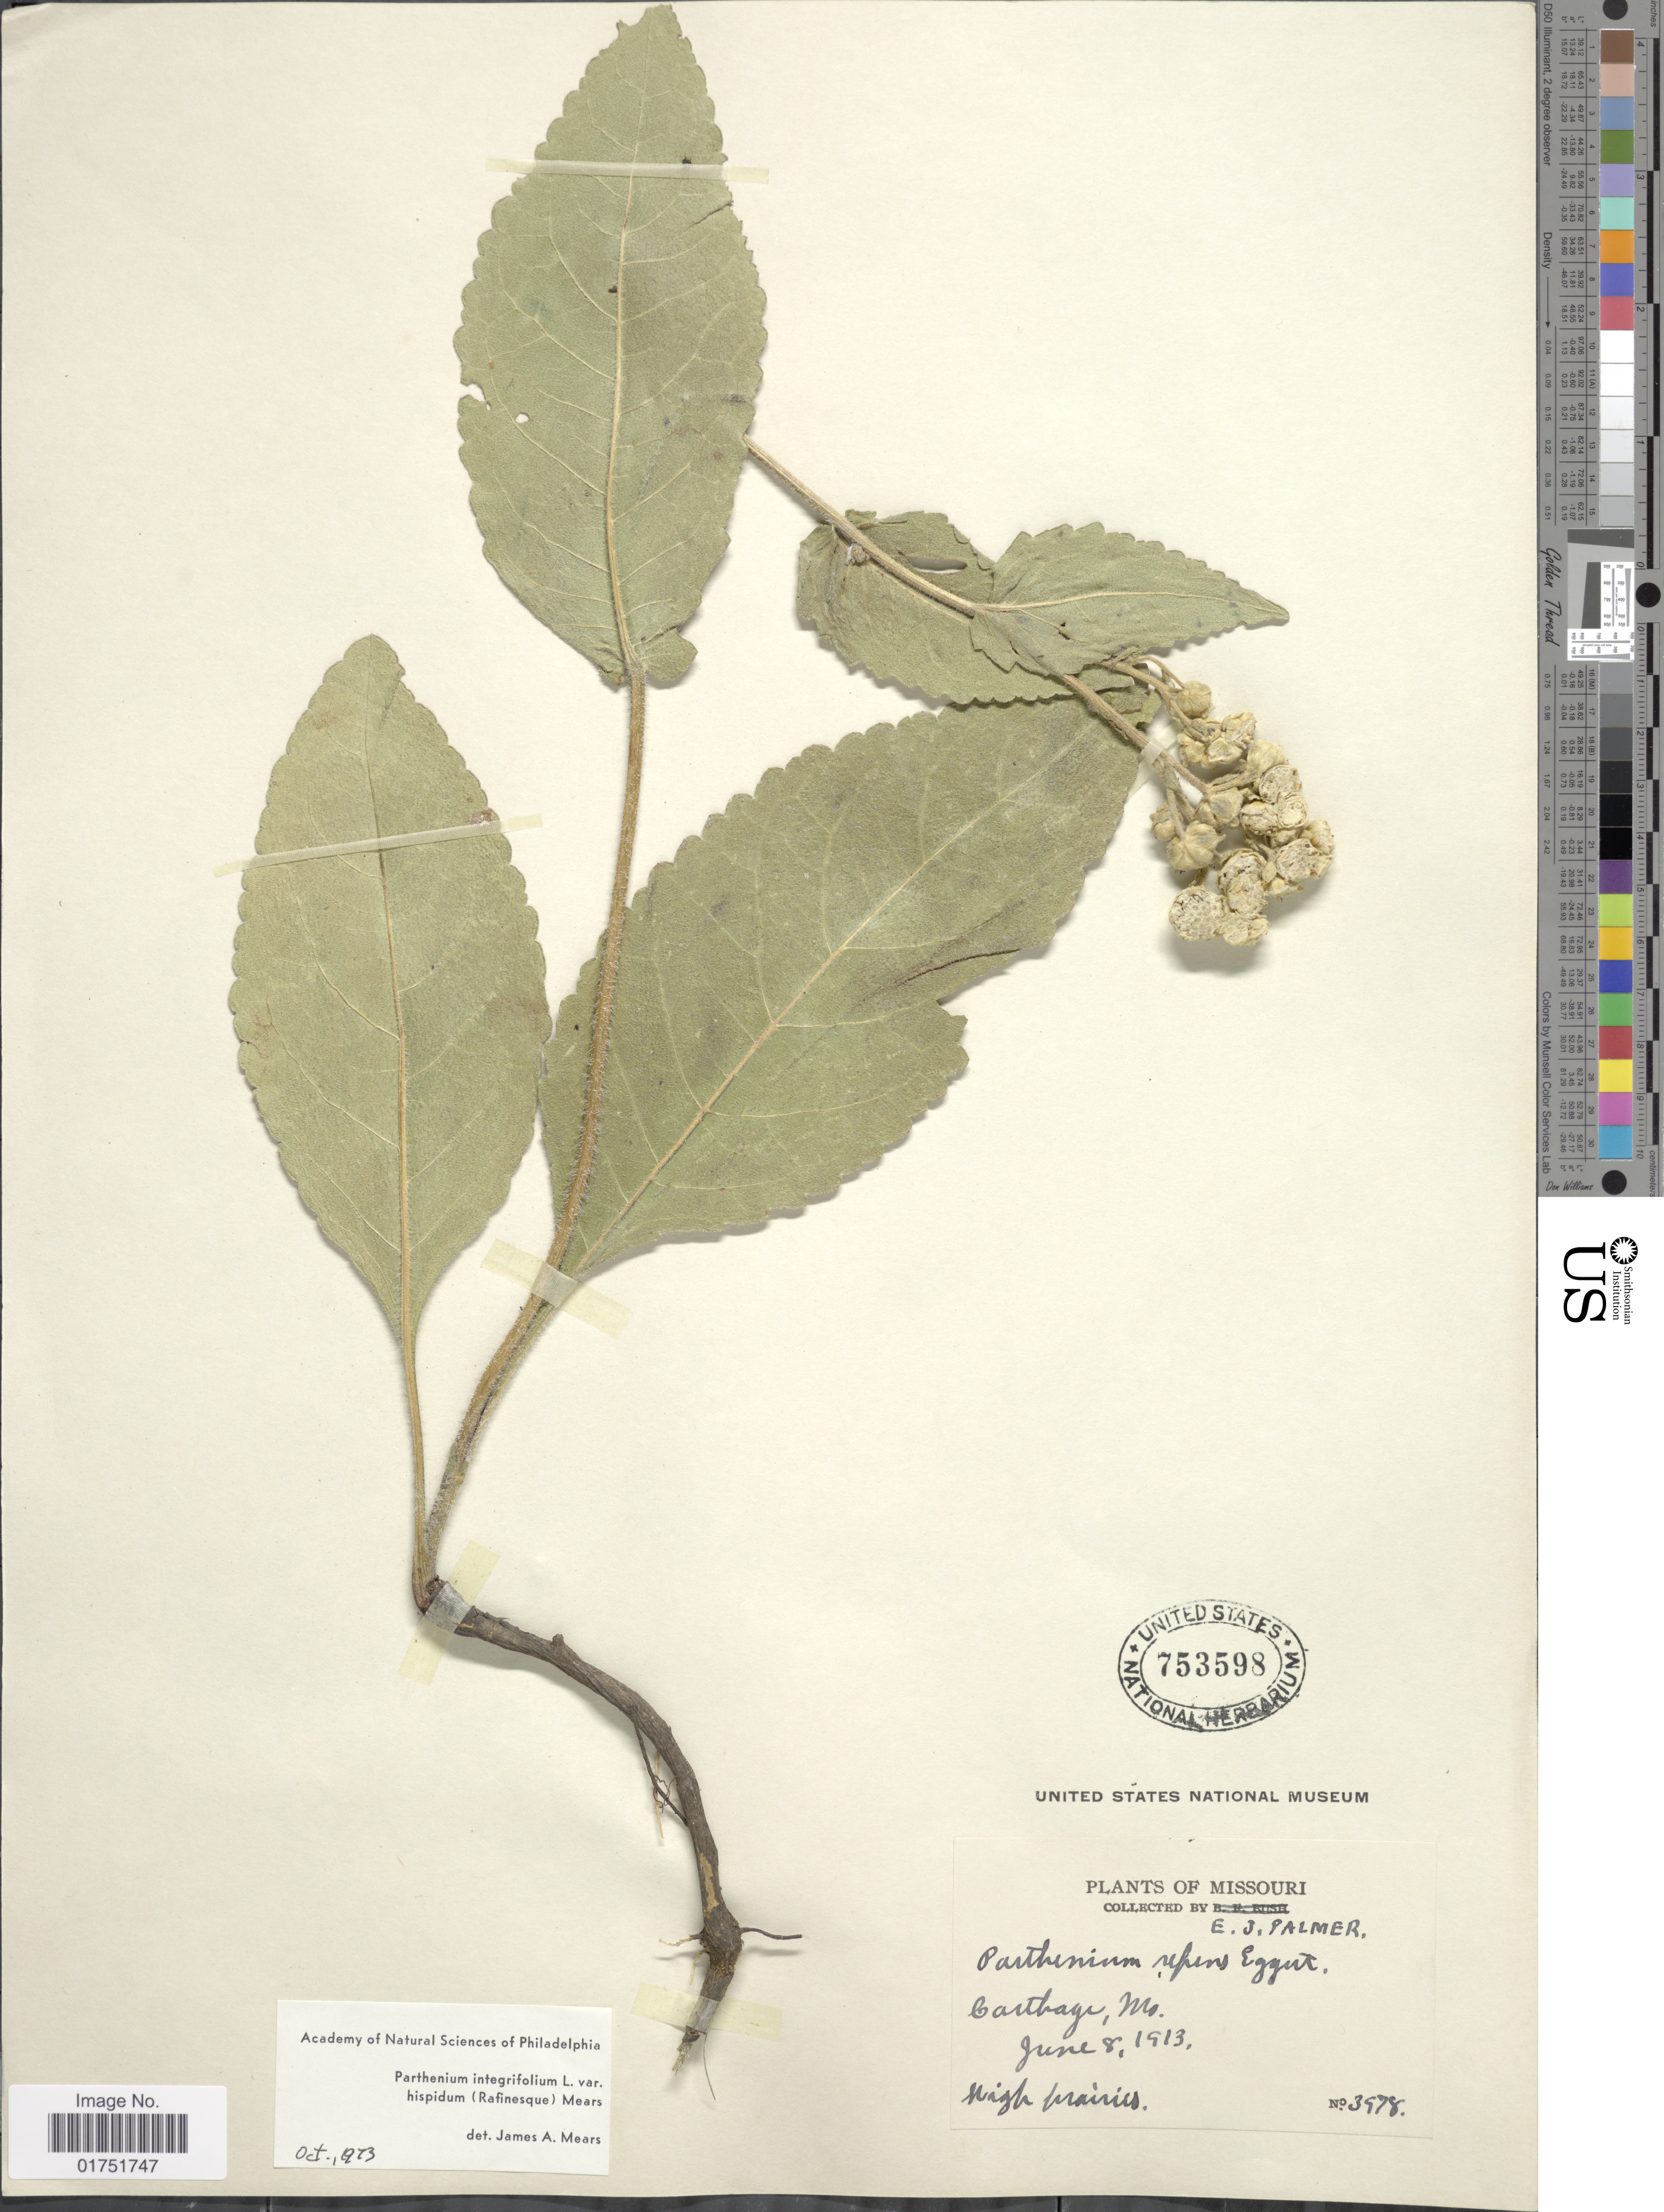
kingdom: Plantae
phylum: Tracheophyta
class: Magnoliopsida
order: Asterales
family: Asteraceae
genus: Parthenium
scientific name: Parthenium hispidum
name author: Raf.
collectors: E. J. Palmer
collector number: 3978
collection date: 1913-06-08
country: United States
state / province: Missouri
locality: Carthage, Mo.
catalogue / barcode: US 753598